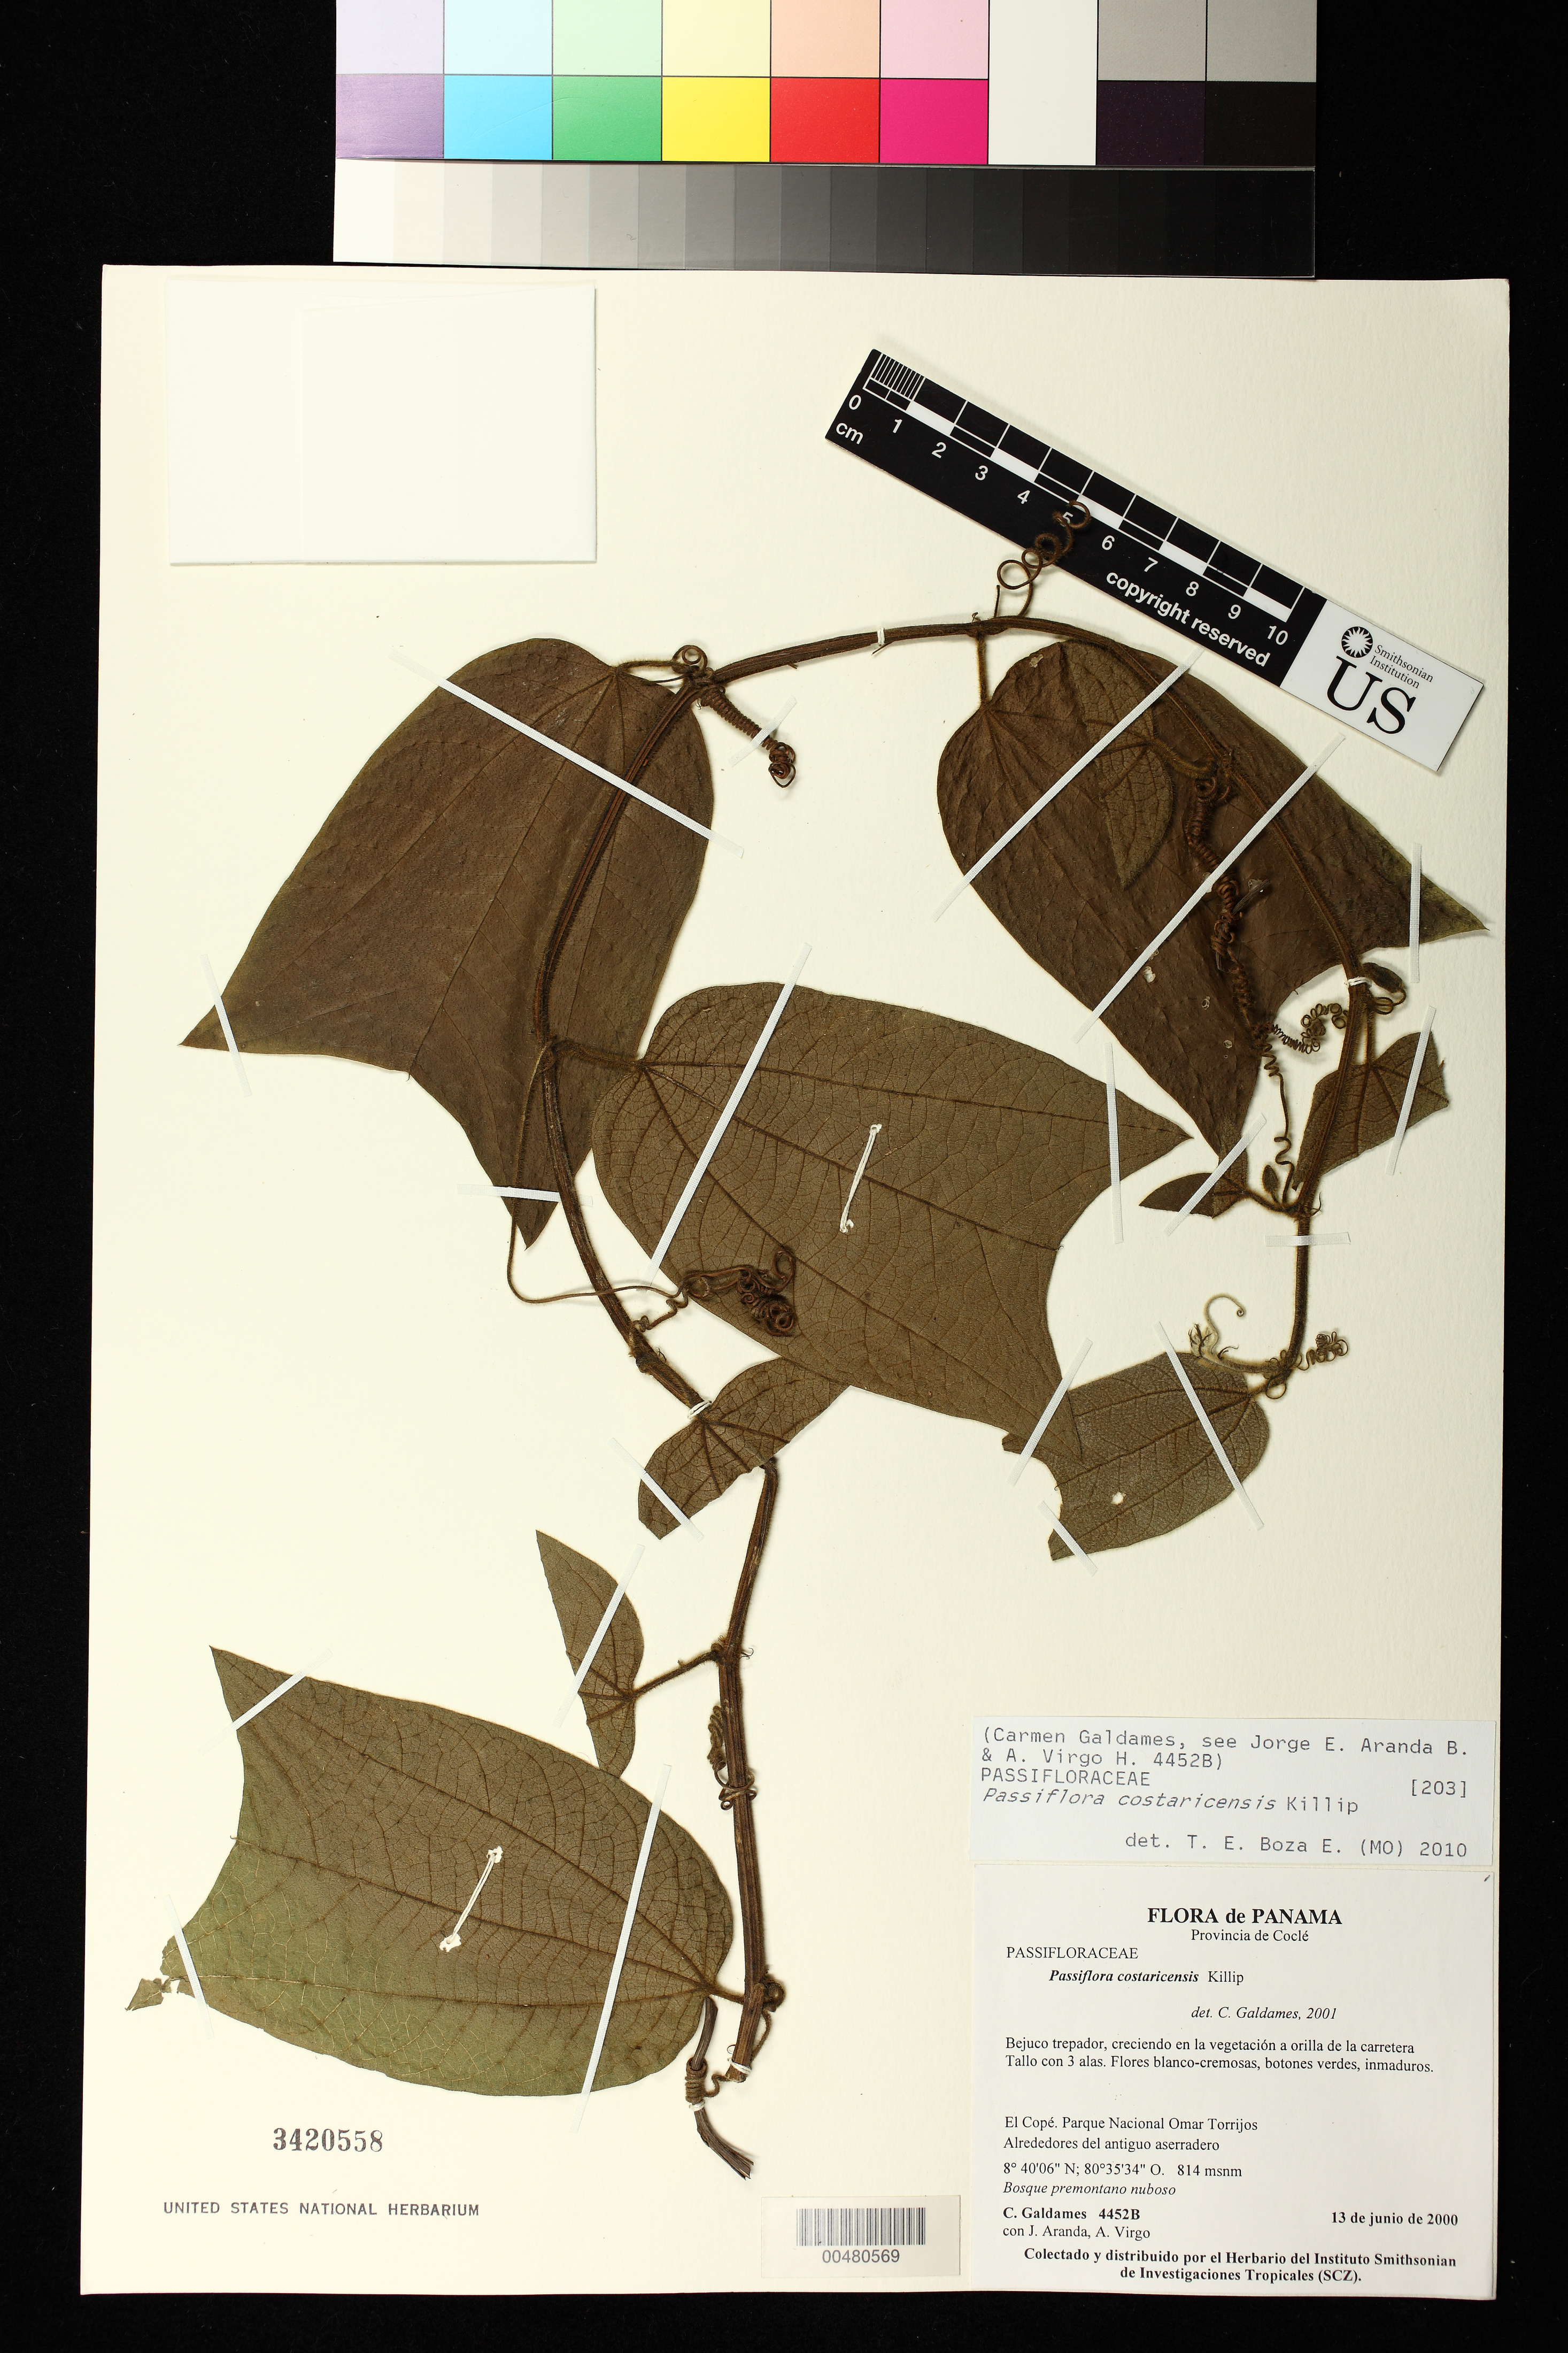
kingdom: Plantae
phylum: Tracheophyta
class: Magnoliopsida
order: Malpighiales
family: Passifloraceae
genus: Passiflora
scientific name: Passiflora costaricensis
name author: Killip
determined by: Galdames, C.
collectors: C. Galdames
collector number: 4452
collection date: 2000-06-13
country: Panama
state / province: Coclé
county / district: El Copé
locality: Omar Torrijos NP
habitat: Cloud forest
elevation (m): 814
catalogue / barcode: US 3420558